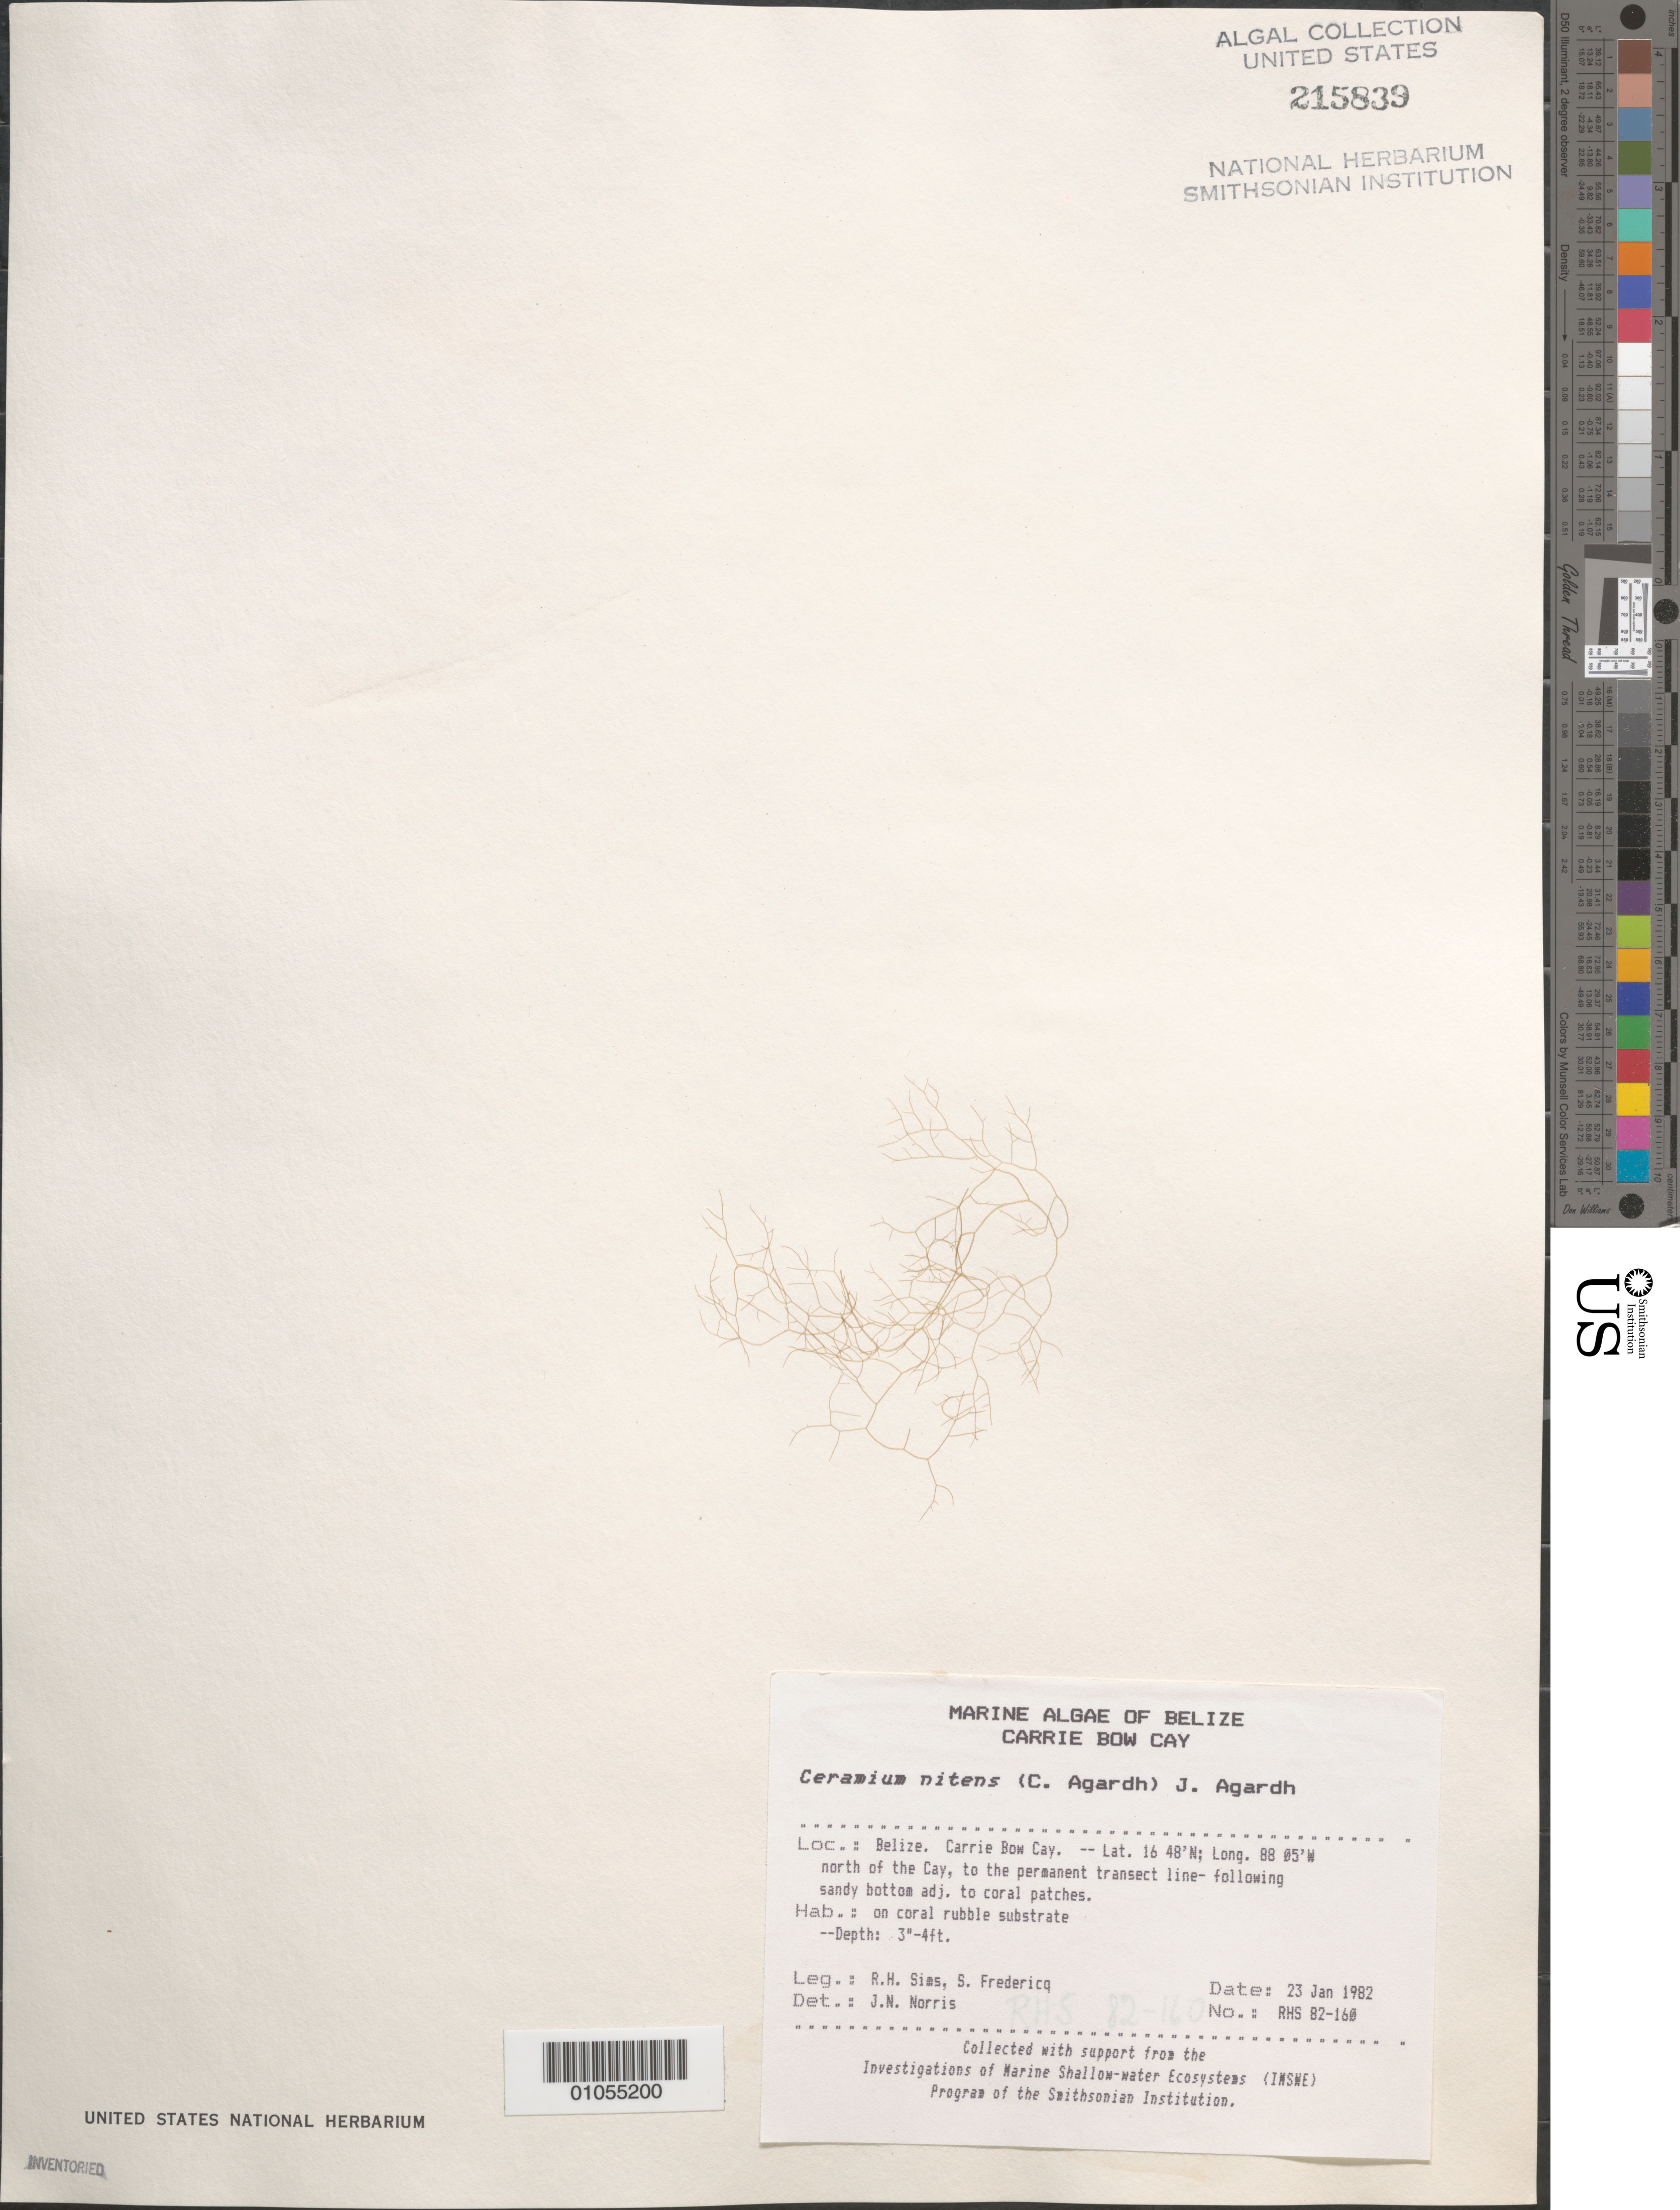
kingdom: Plantae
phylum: Rhodophyta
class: Florideophyceae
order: Ceramiales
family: Ceramiaceae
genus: Ceramium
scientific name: Ceramium nitens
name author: (C. Agardh) J. Agardh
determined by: Norris, James N.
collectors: R. H. Sims & S. Fredericq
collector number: RHS 82-160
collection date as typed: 23 Jan 1982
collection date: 1982-01-23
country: Belize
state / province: Stann Creek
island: Carrie Bow Cay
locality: North of the cay, to the permanent transect line-following sandy bottom adjacent to coral patches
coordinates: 16 48'N, 88 05'W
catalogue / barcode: US 215839